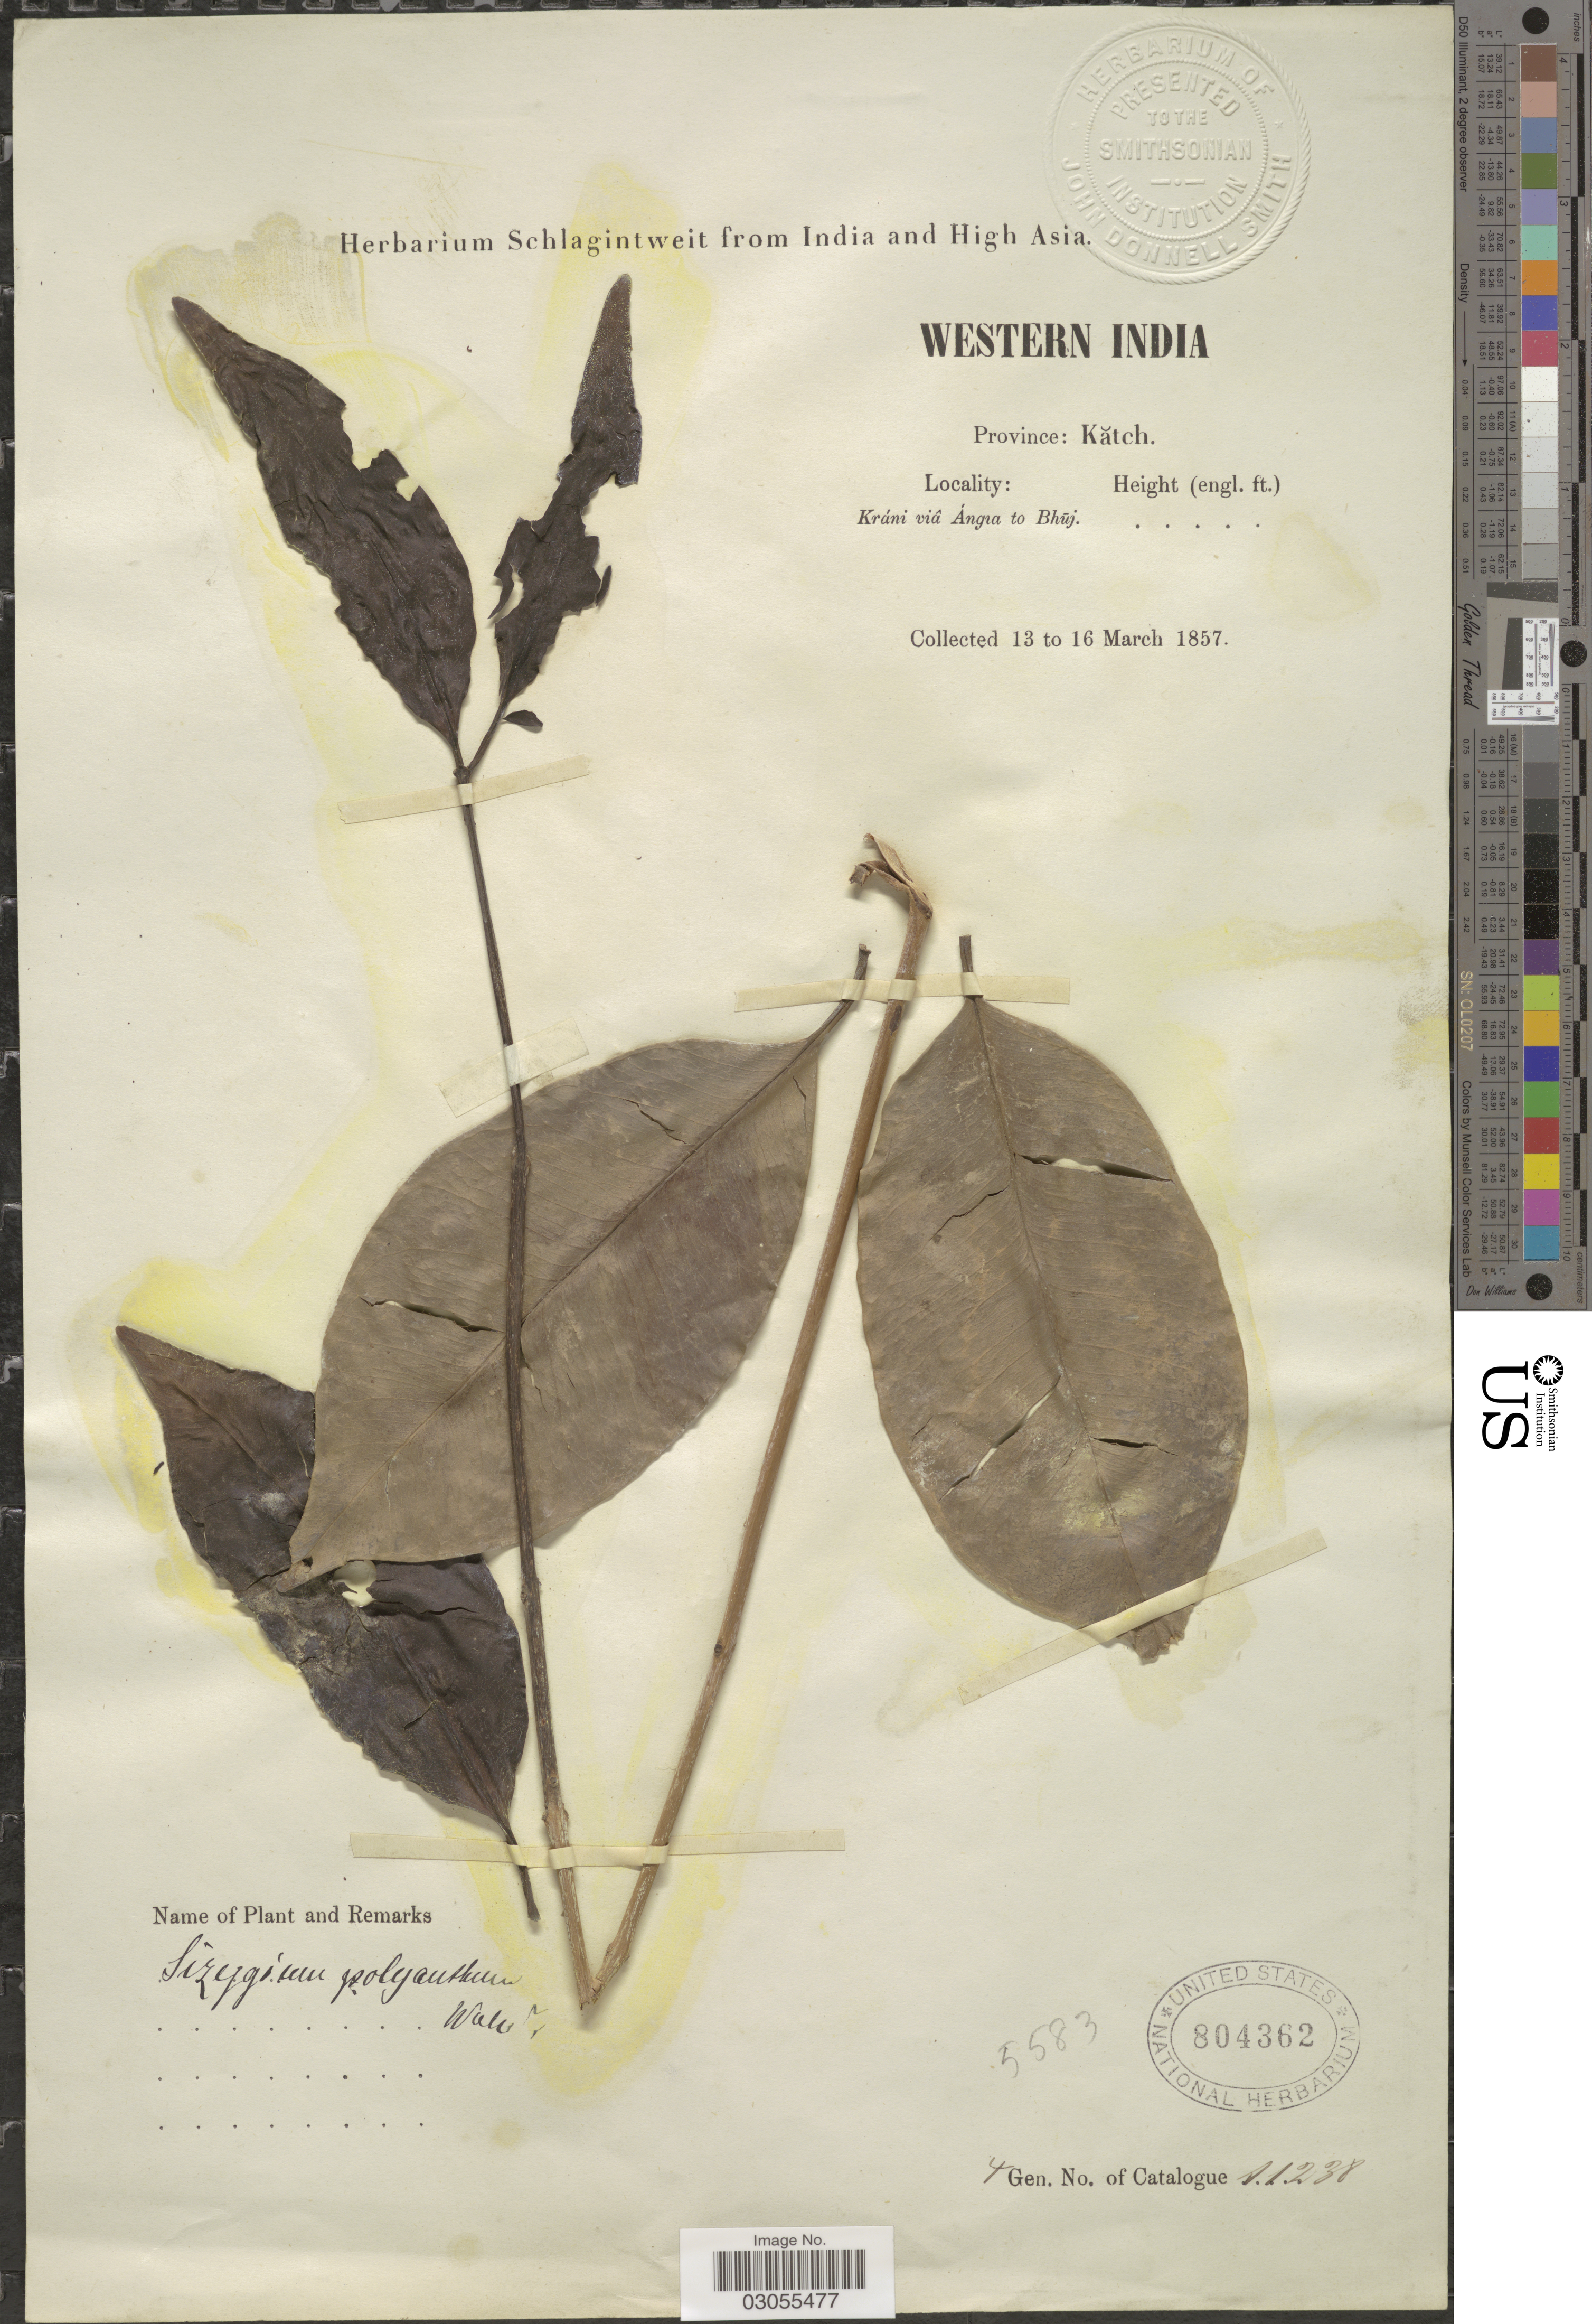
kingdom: Plantae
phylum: Tracheophyta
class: Magnoliopsida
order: Myrtales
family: Myrtaceae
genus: Syzygium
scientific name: Syzygium polyanthum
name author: (Wight) Walp.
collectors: ex herb. Schlagintweit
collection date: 1857-03-13/1857-03-16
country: India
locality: Western India. Katch. Kráni viâ Angra to Bhuj.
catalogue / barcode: US 804362